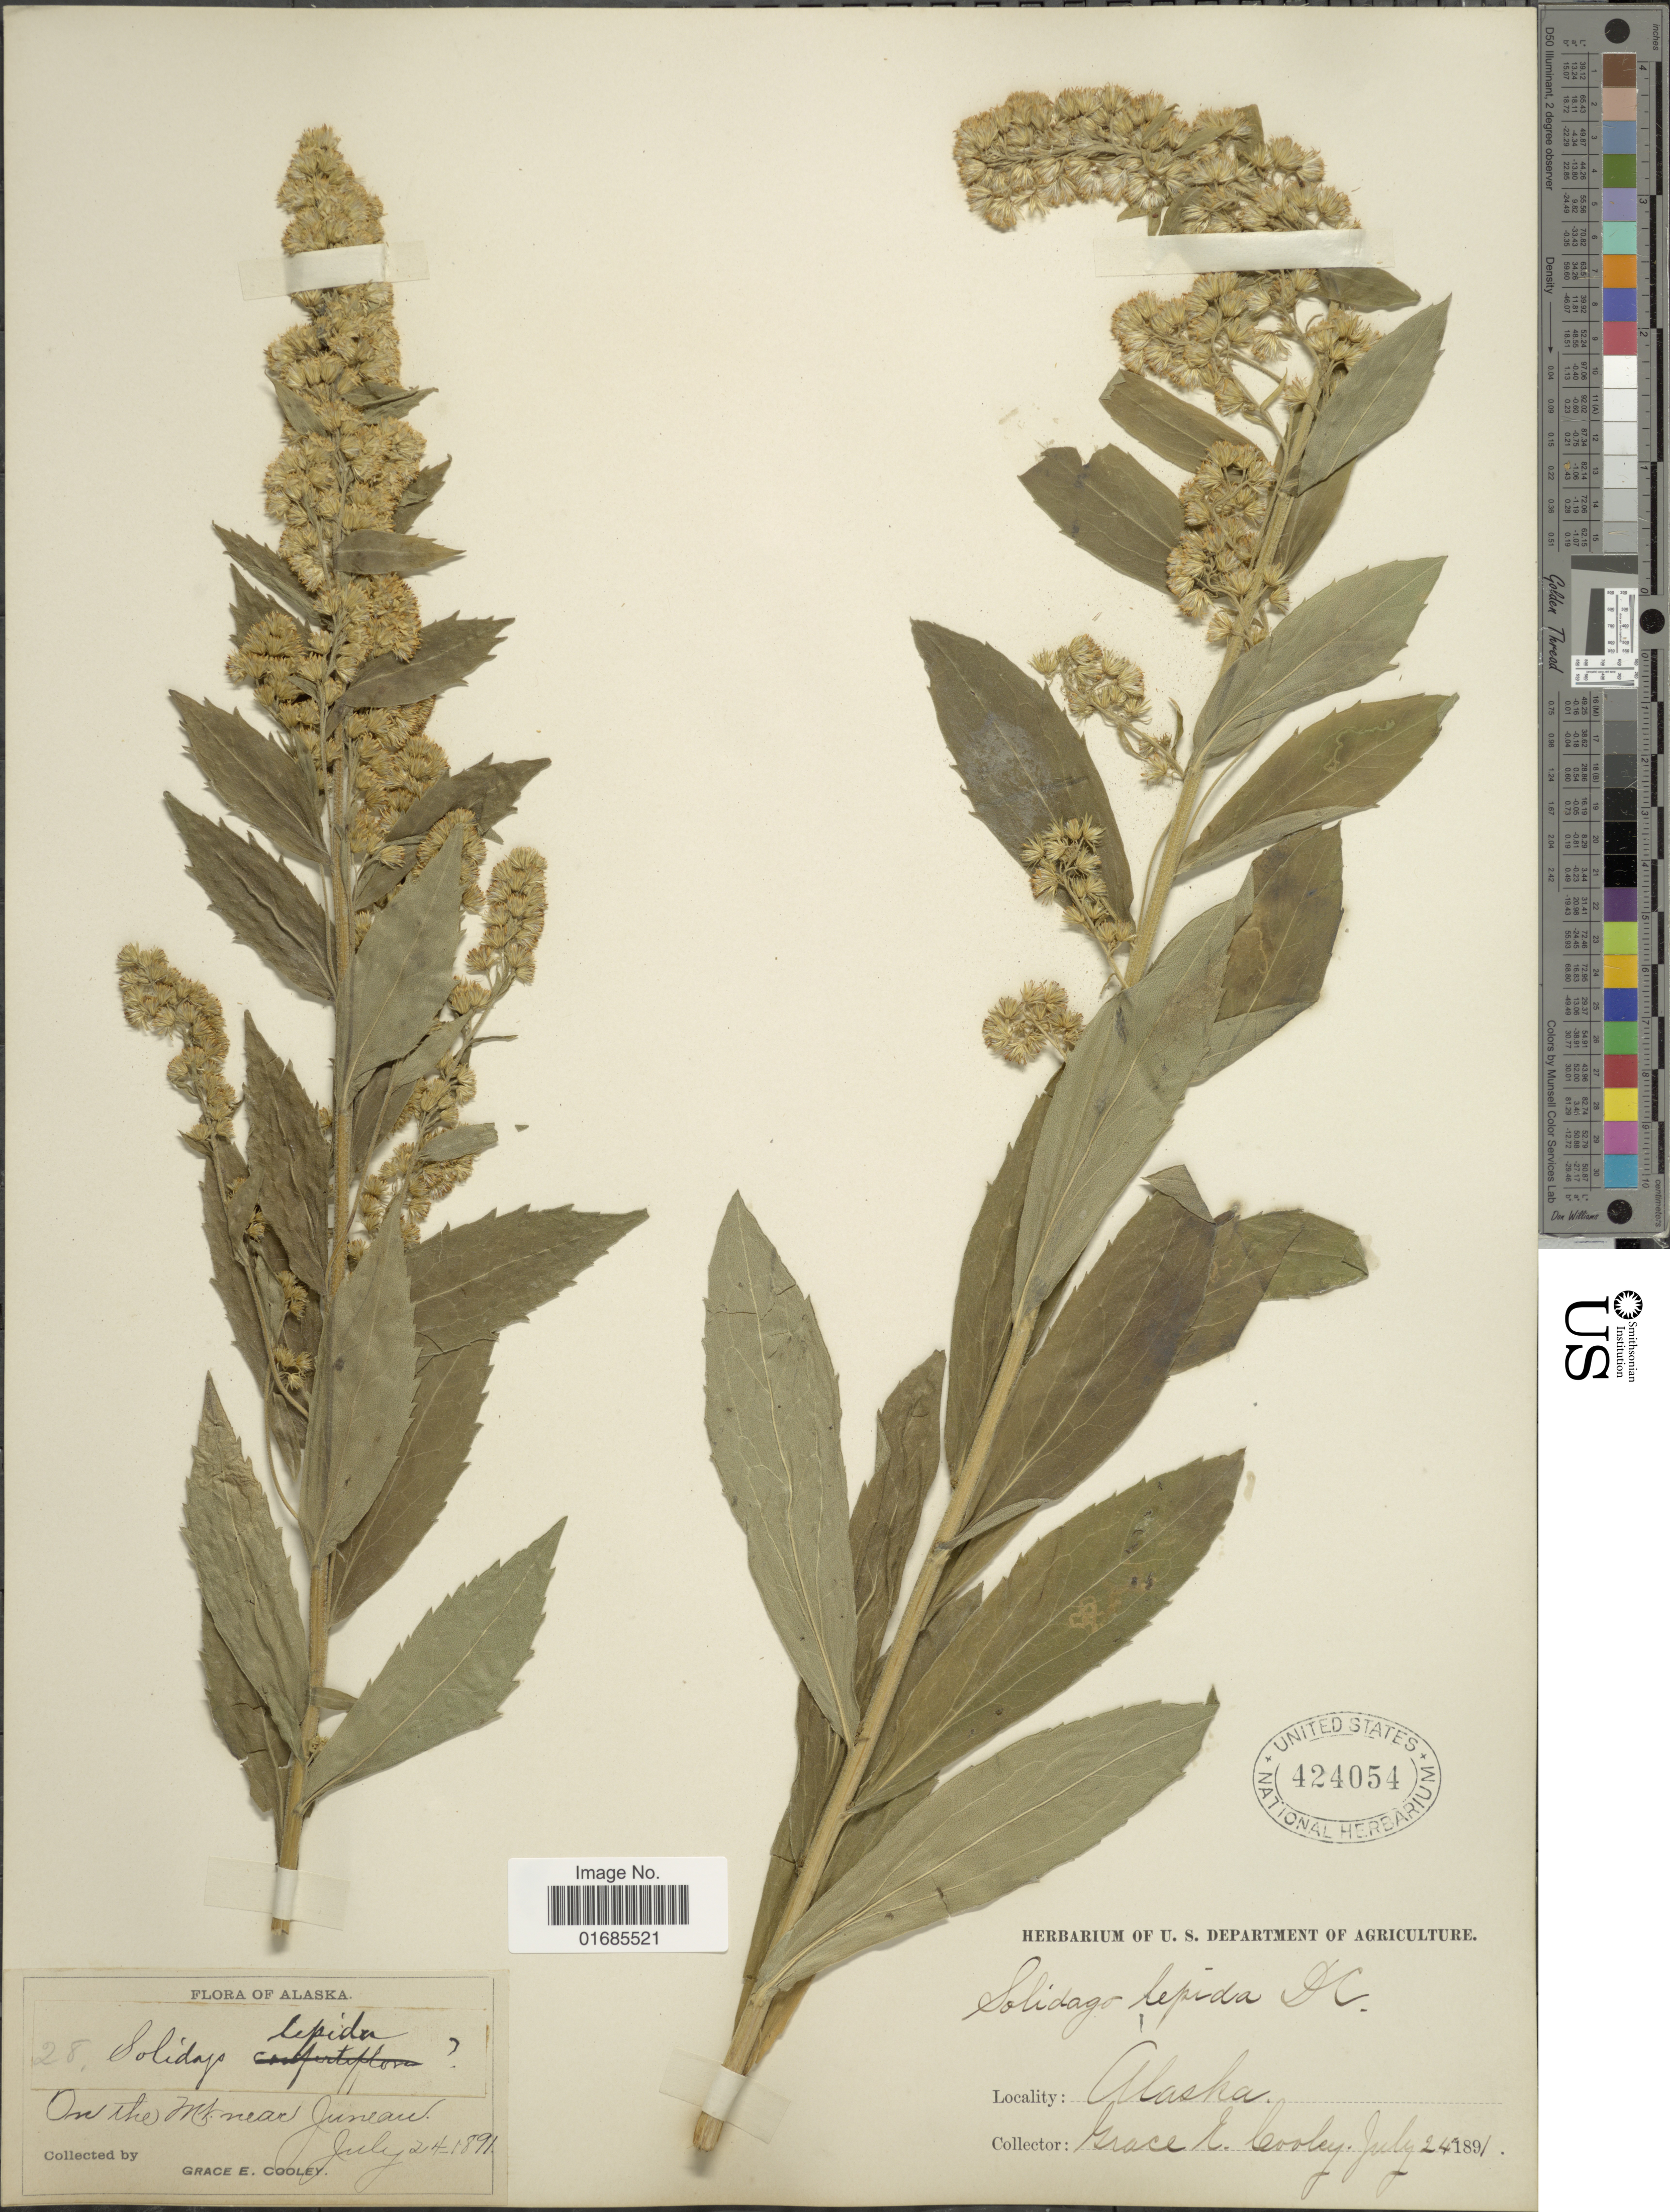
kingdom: Plantae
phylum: Tracheophyta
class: Magnoliopsida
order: Asterales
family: Asteraceae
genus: Solidago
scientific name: Solidago canadensis var. salebrosa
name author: (Piper) M.E. Jones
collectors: G. E. Cooley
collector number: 28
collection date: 1891-07-24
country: United States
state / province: Alaska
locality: On the Mt. near Juneau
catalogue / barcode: US 424054